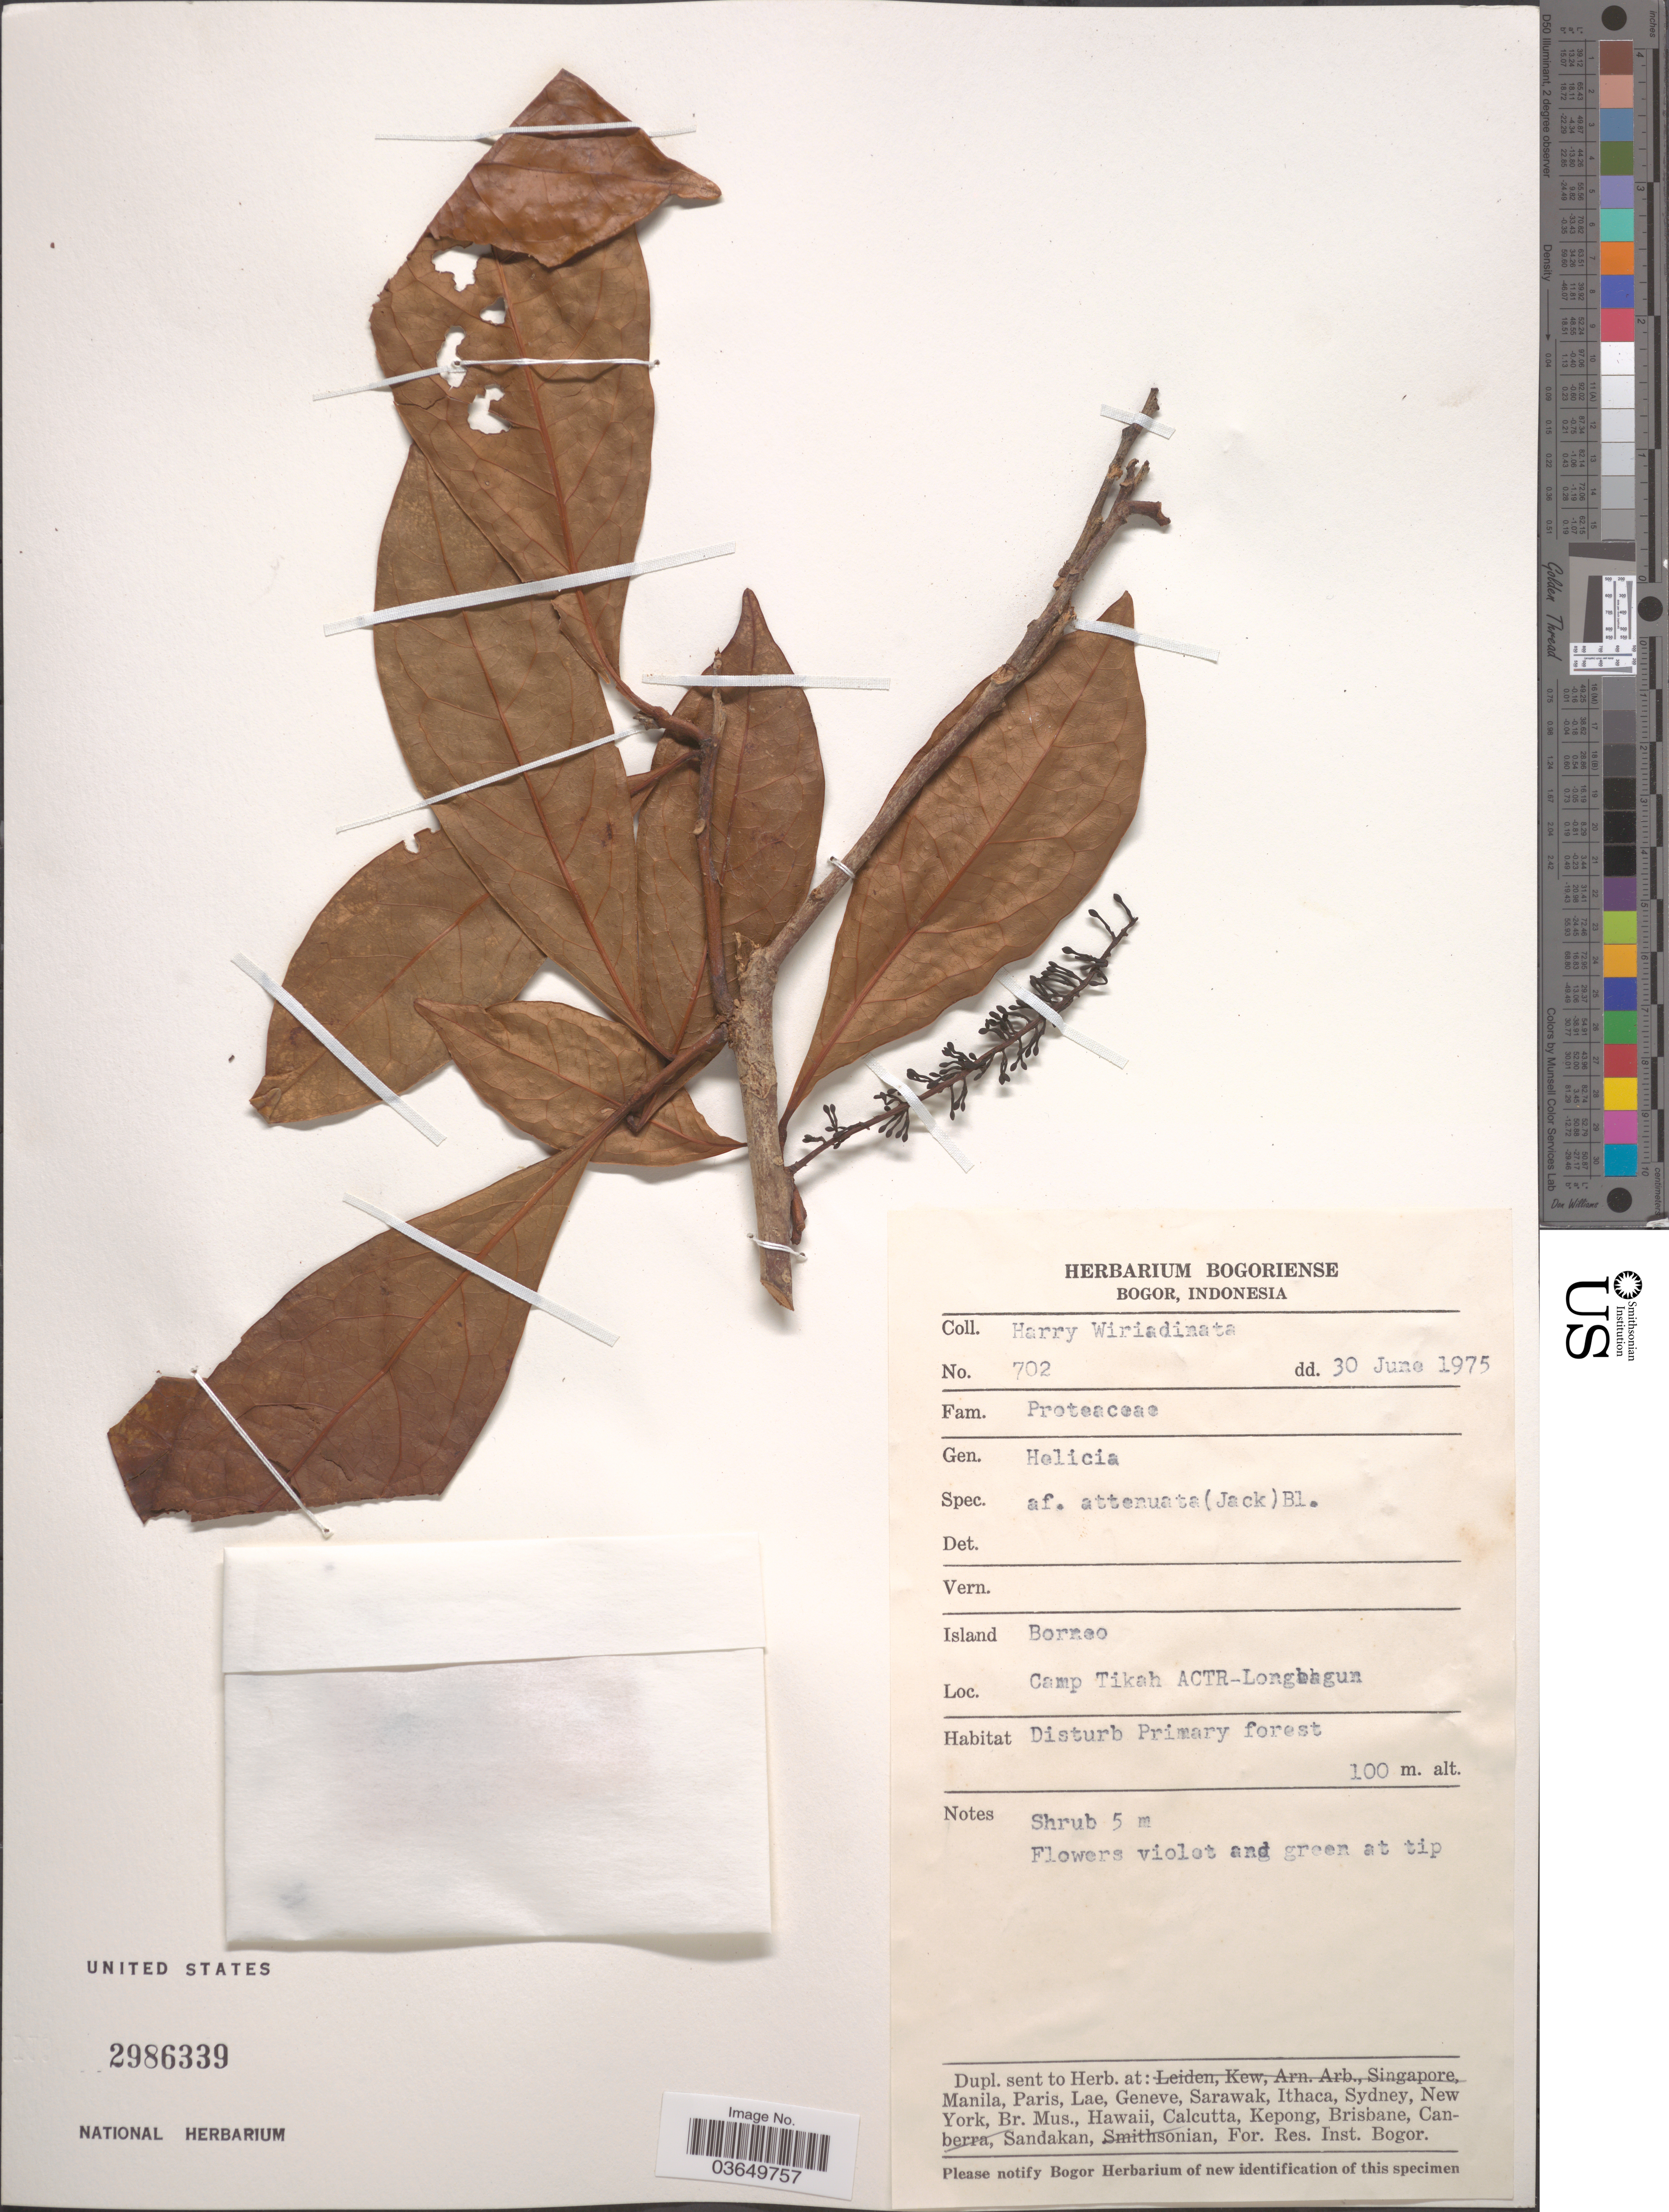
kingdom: Plantae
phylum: Tracheophyta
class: Magnoliopsida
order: Proteales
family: Proteaceae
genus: Helicia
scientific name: Helicia attenuata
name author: (Jack) Blume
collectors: H. Wiriadinata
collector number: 702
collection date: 1975-06-30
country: Indonesia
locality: Island Borneo. Camp Tikah ACTR-Longbagun.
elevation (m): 100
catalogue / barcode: US 2986339